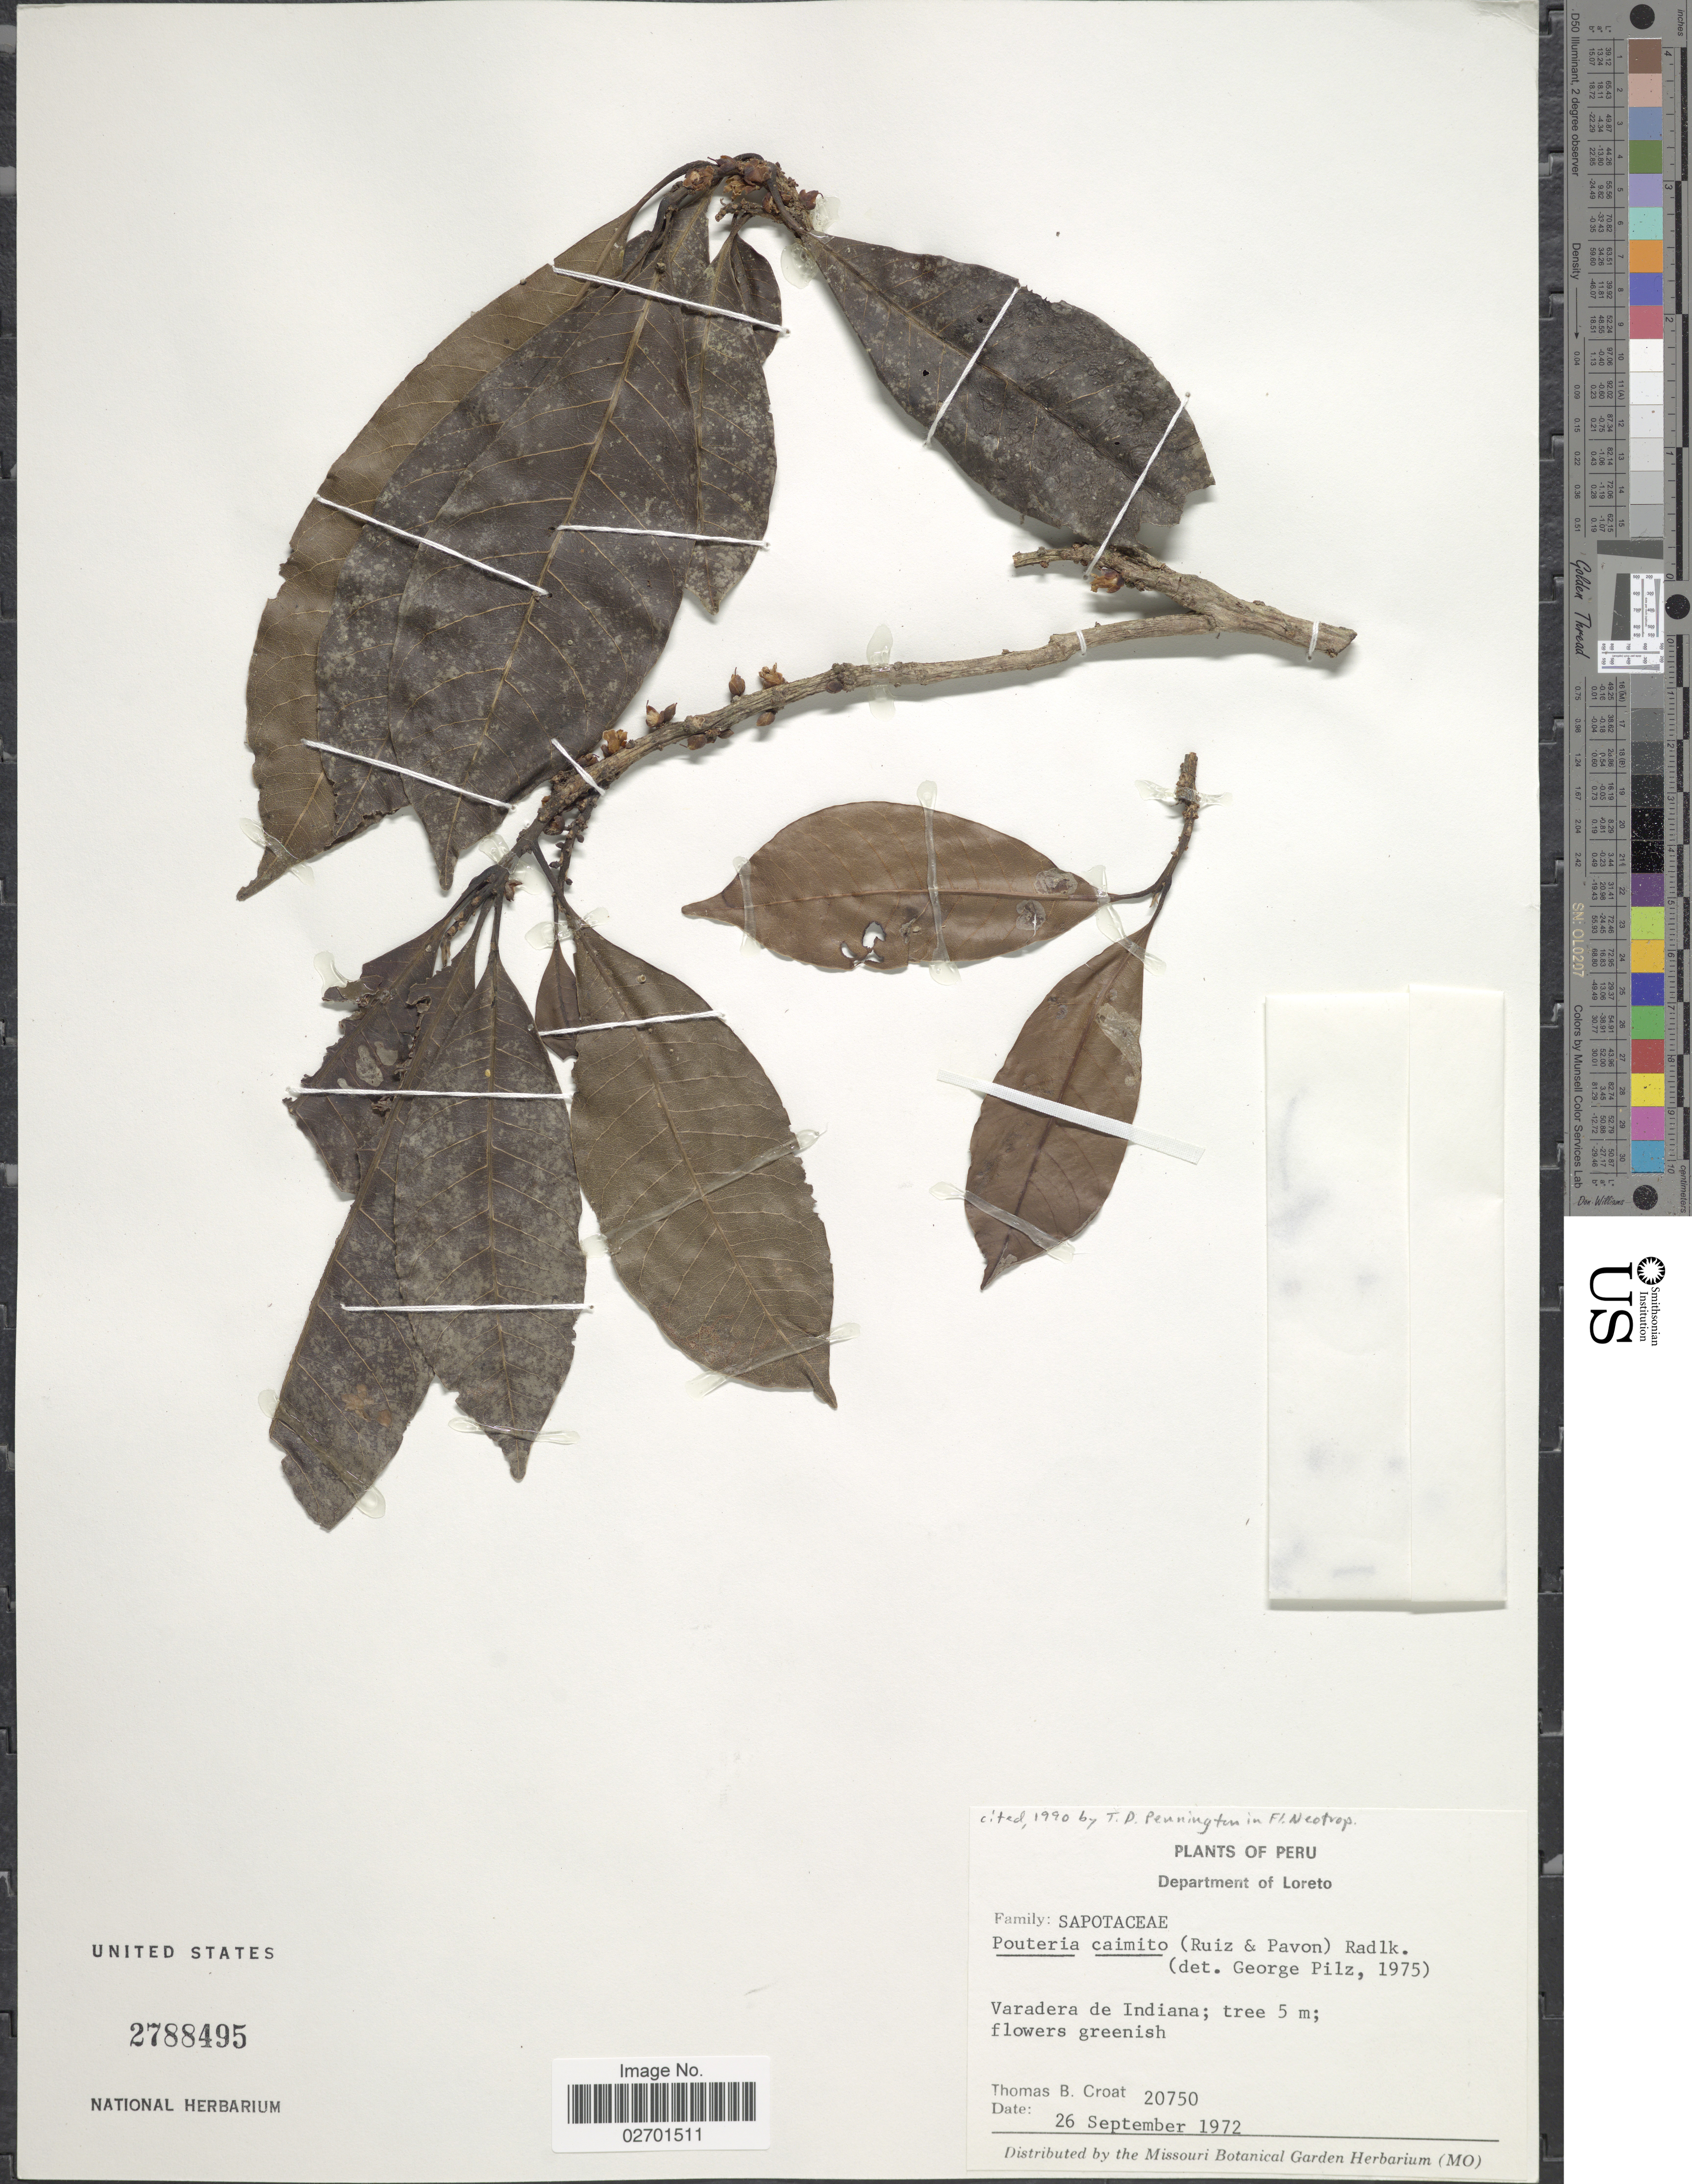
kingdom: Plantae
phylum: Tracheophyta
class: Magnoliopsida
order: Ericales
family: Sapotaceae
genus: Pouteria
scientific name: Pouteria caimito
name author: (Ruiz & Pav.) Radlk.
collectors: T. B. Croat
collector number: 20750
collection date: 1972-09-26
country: Peru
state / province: Loreto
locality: Varadera de Indiana.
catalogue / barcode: US 2788495